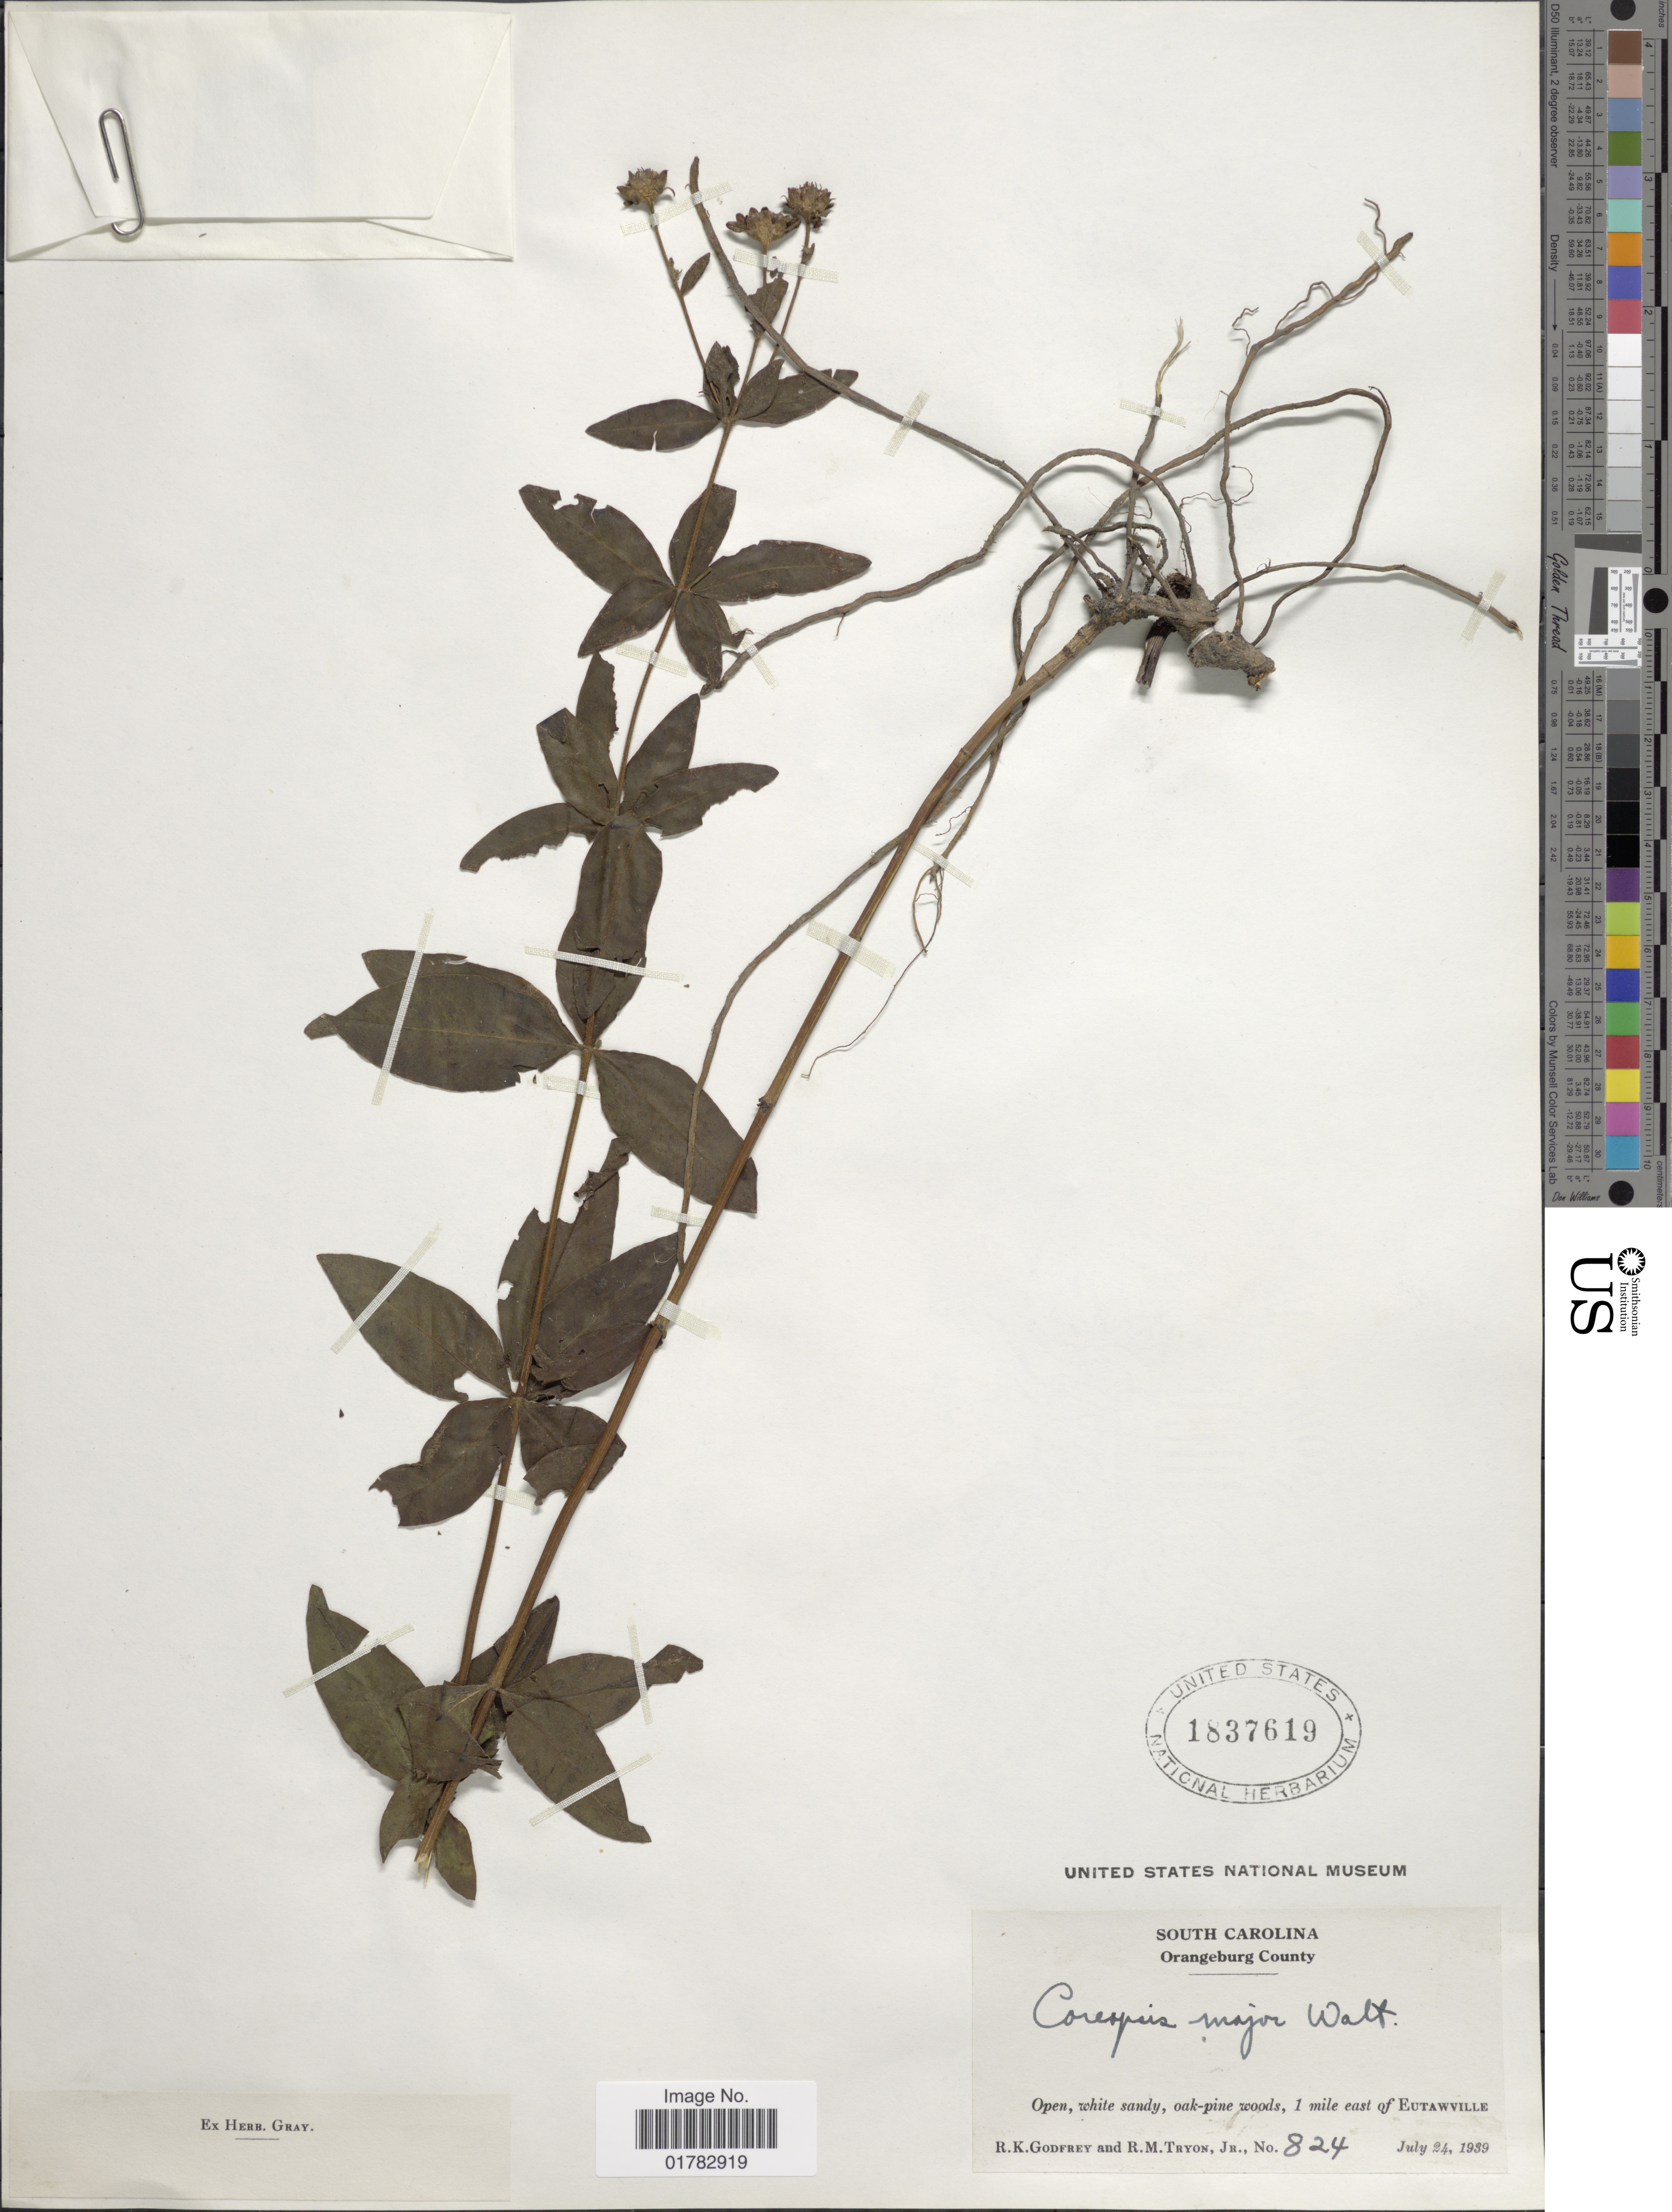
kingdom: Plantae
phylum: Tracheophyta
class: Magnoliopsida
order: Asterales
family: Asteraceae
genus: Coreopsis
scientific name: Coreopsis major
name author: Walter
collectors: R. K. Godfrey & R. M. Tryon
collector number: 824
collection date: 1939-07-24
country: United States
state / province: South Carolina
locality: Orangeburg County, open, white sandy, oak-pine woods, 1 mile east of Eutawville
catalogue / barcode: US 1837619